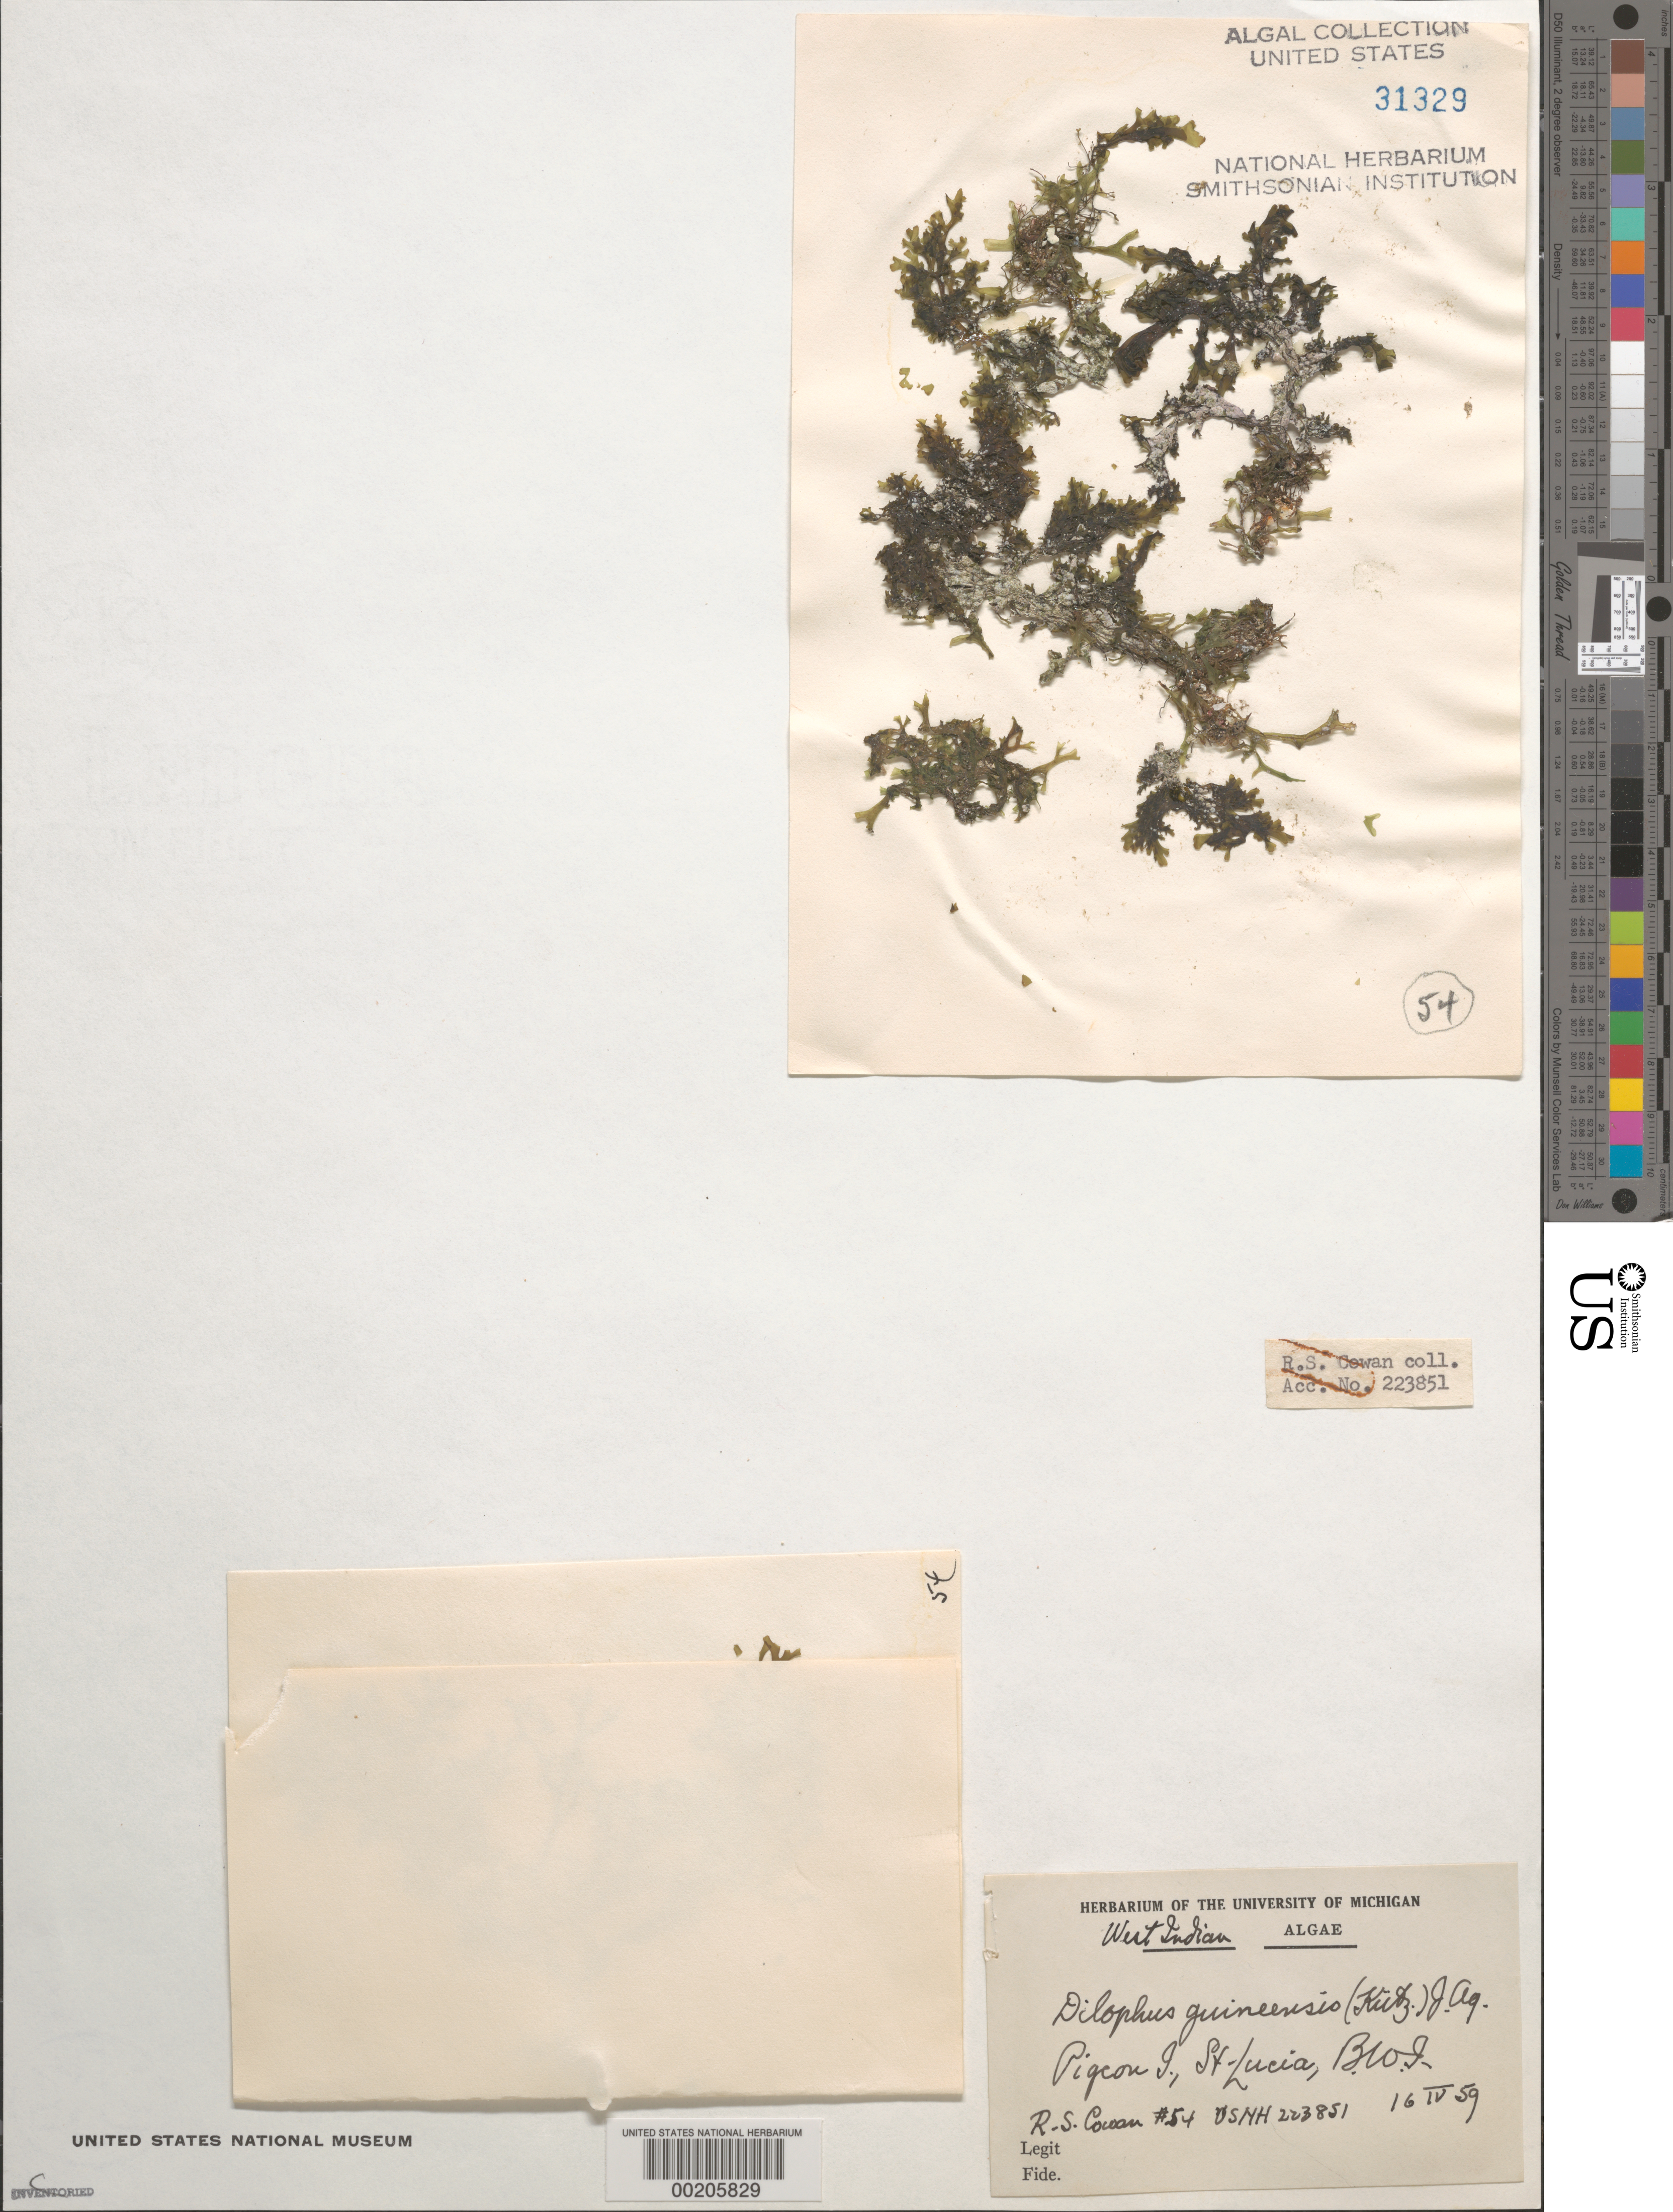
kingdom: Chromista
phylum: Ochrophyta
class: Phaeophyceae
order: Dictyotales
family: Dictyotaceae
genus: Dictyota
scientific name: Dictyota guineensis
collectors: R. S. Cowan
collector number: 54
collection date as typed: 16 Apr 1959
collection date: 1959-04-16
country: St. Lucia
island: Pigeon Island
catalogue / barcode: US 31329